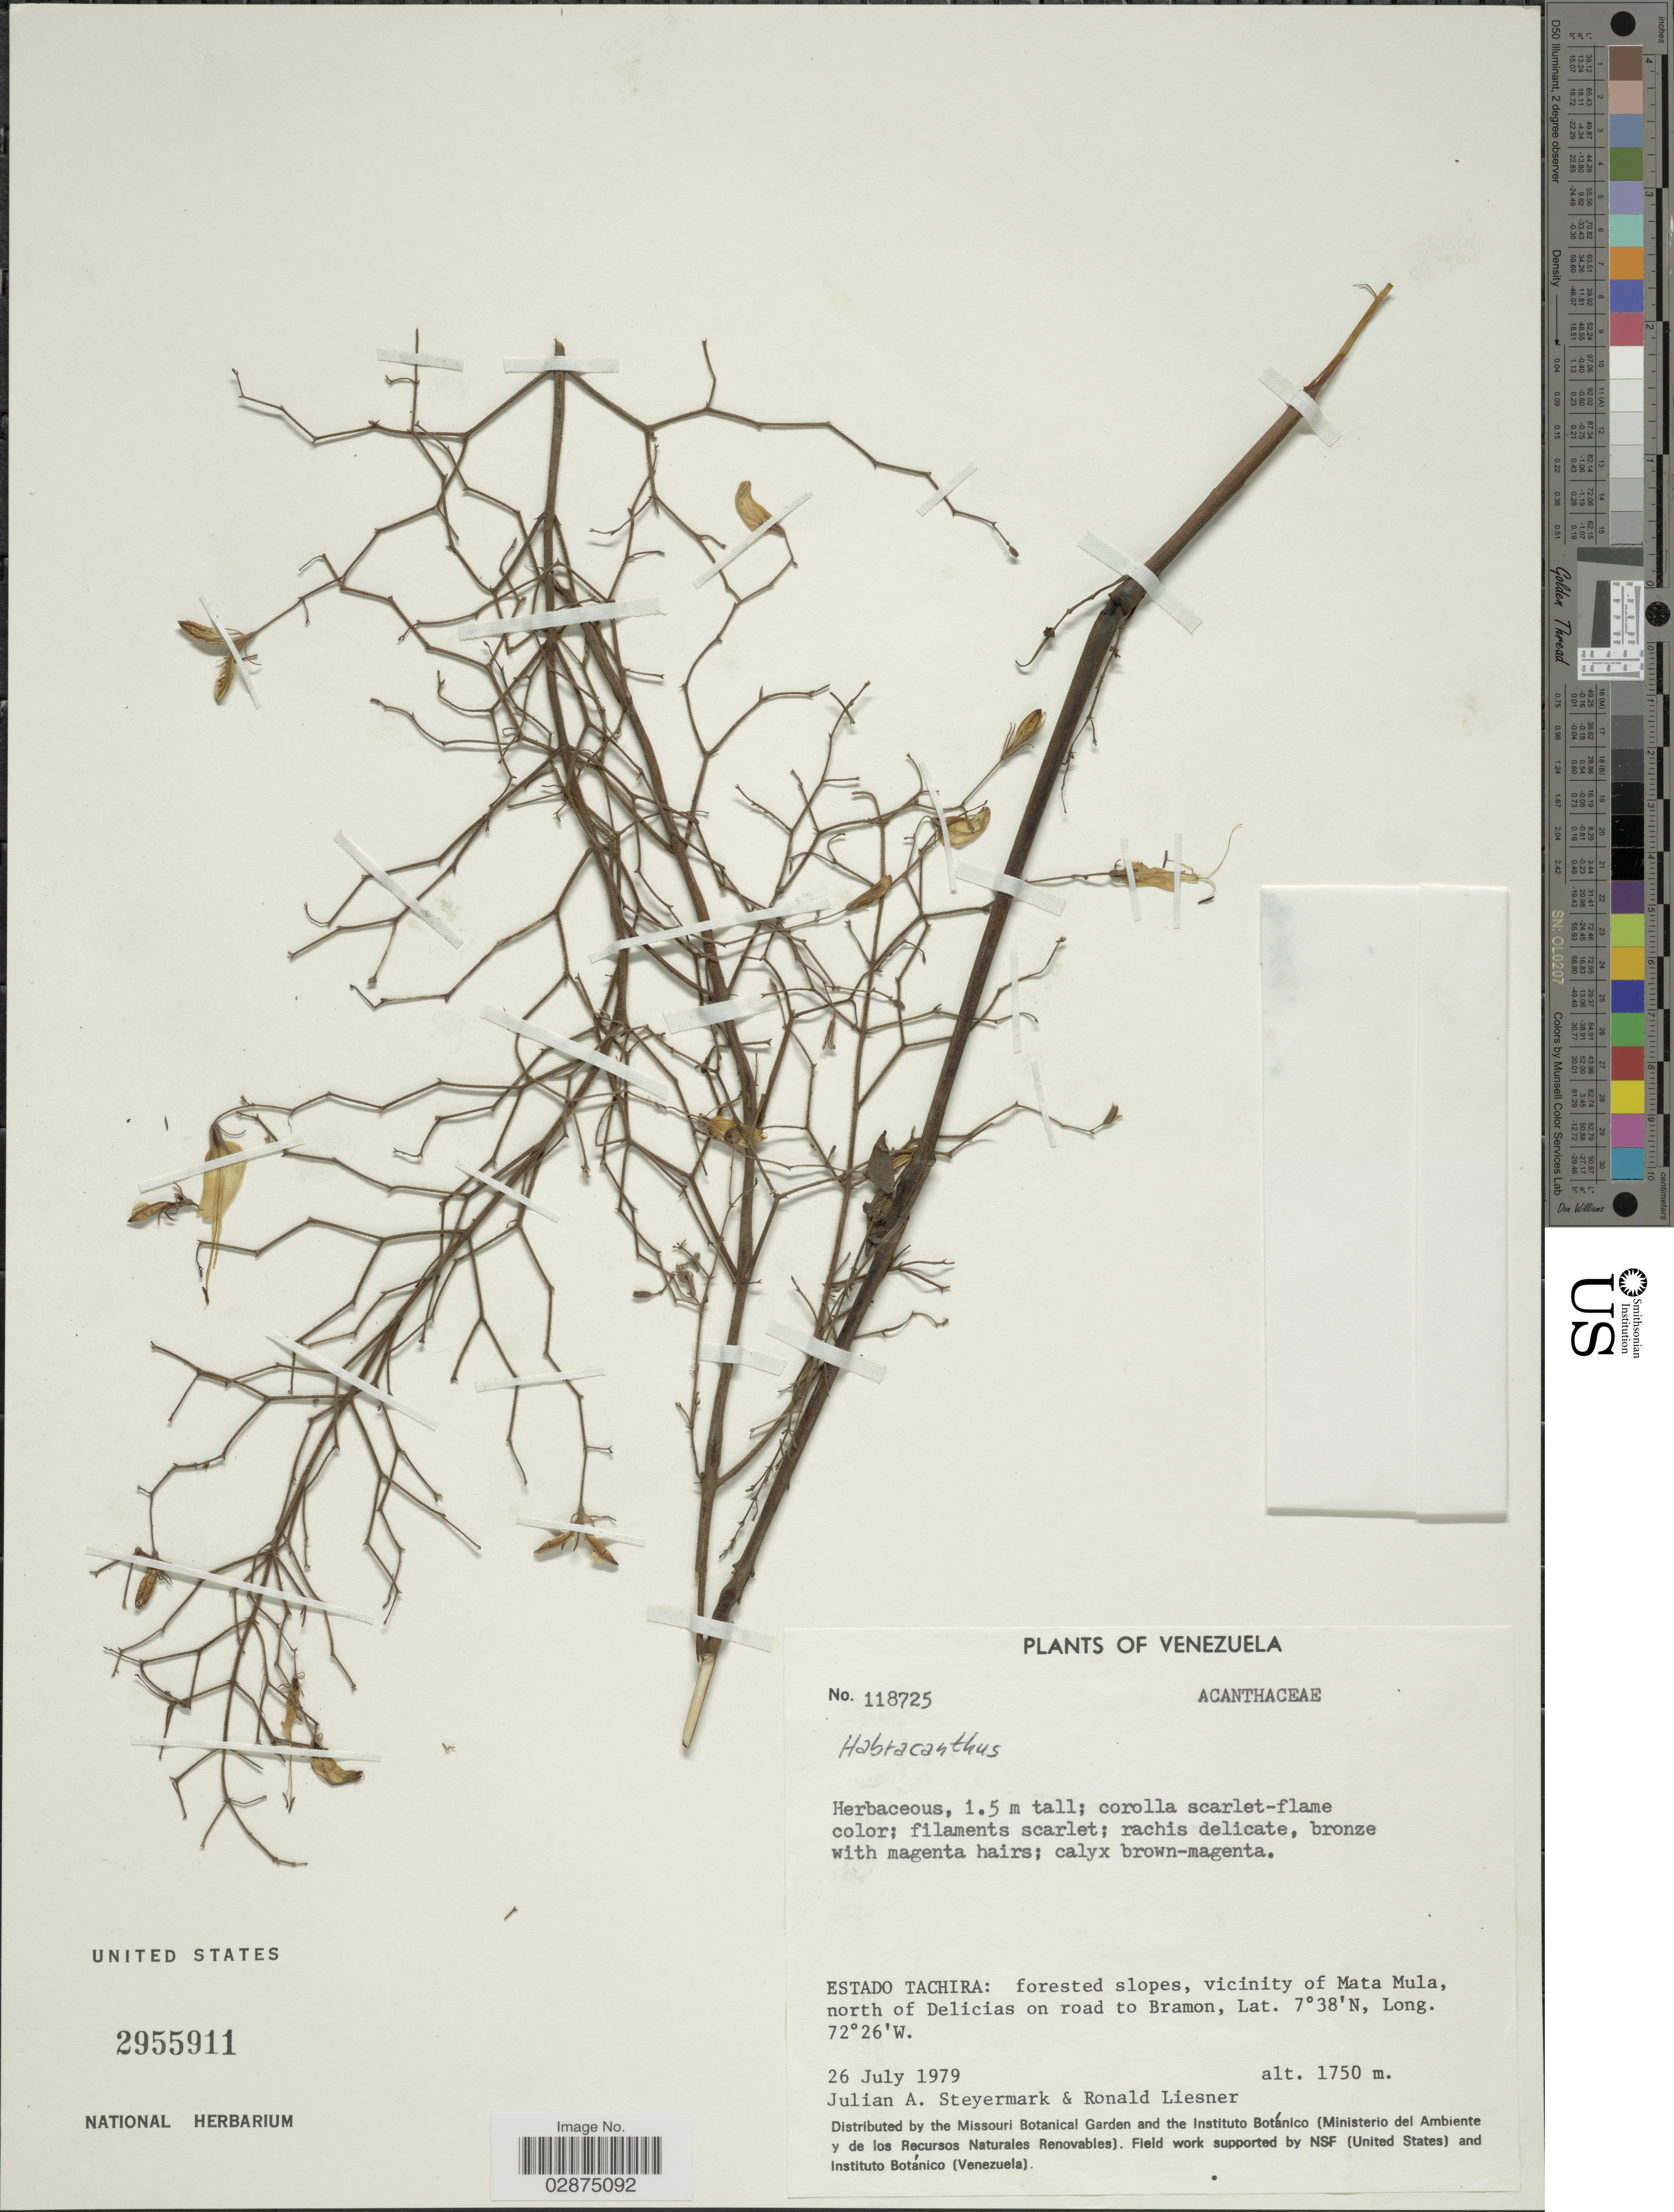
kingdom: Plantae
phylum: Tracheophyta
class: Magnoliopsida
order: Lamiales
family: Acanthaceae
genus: Habracanthus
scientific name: Habracanthus sp.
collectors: J. Steyermark & R. L. Liesner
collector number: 118725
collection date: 1979-07-26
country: Venezuela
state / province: Tachira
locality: Estado Tachira: forested slopes, vicinity of Mata Mula, north of Delicias on road to Bramon.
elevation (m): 1750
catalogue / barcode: US 2955911